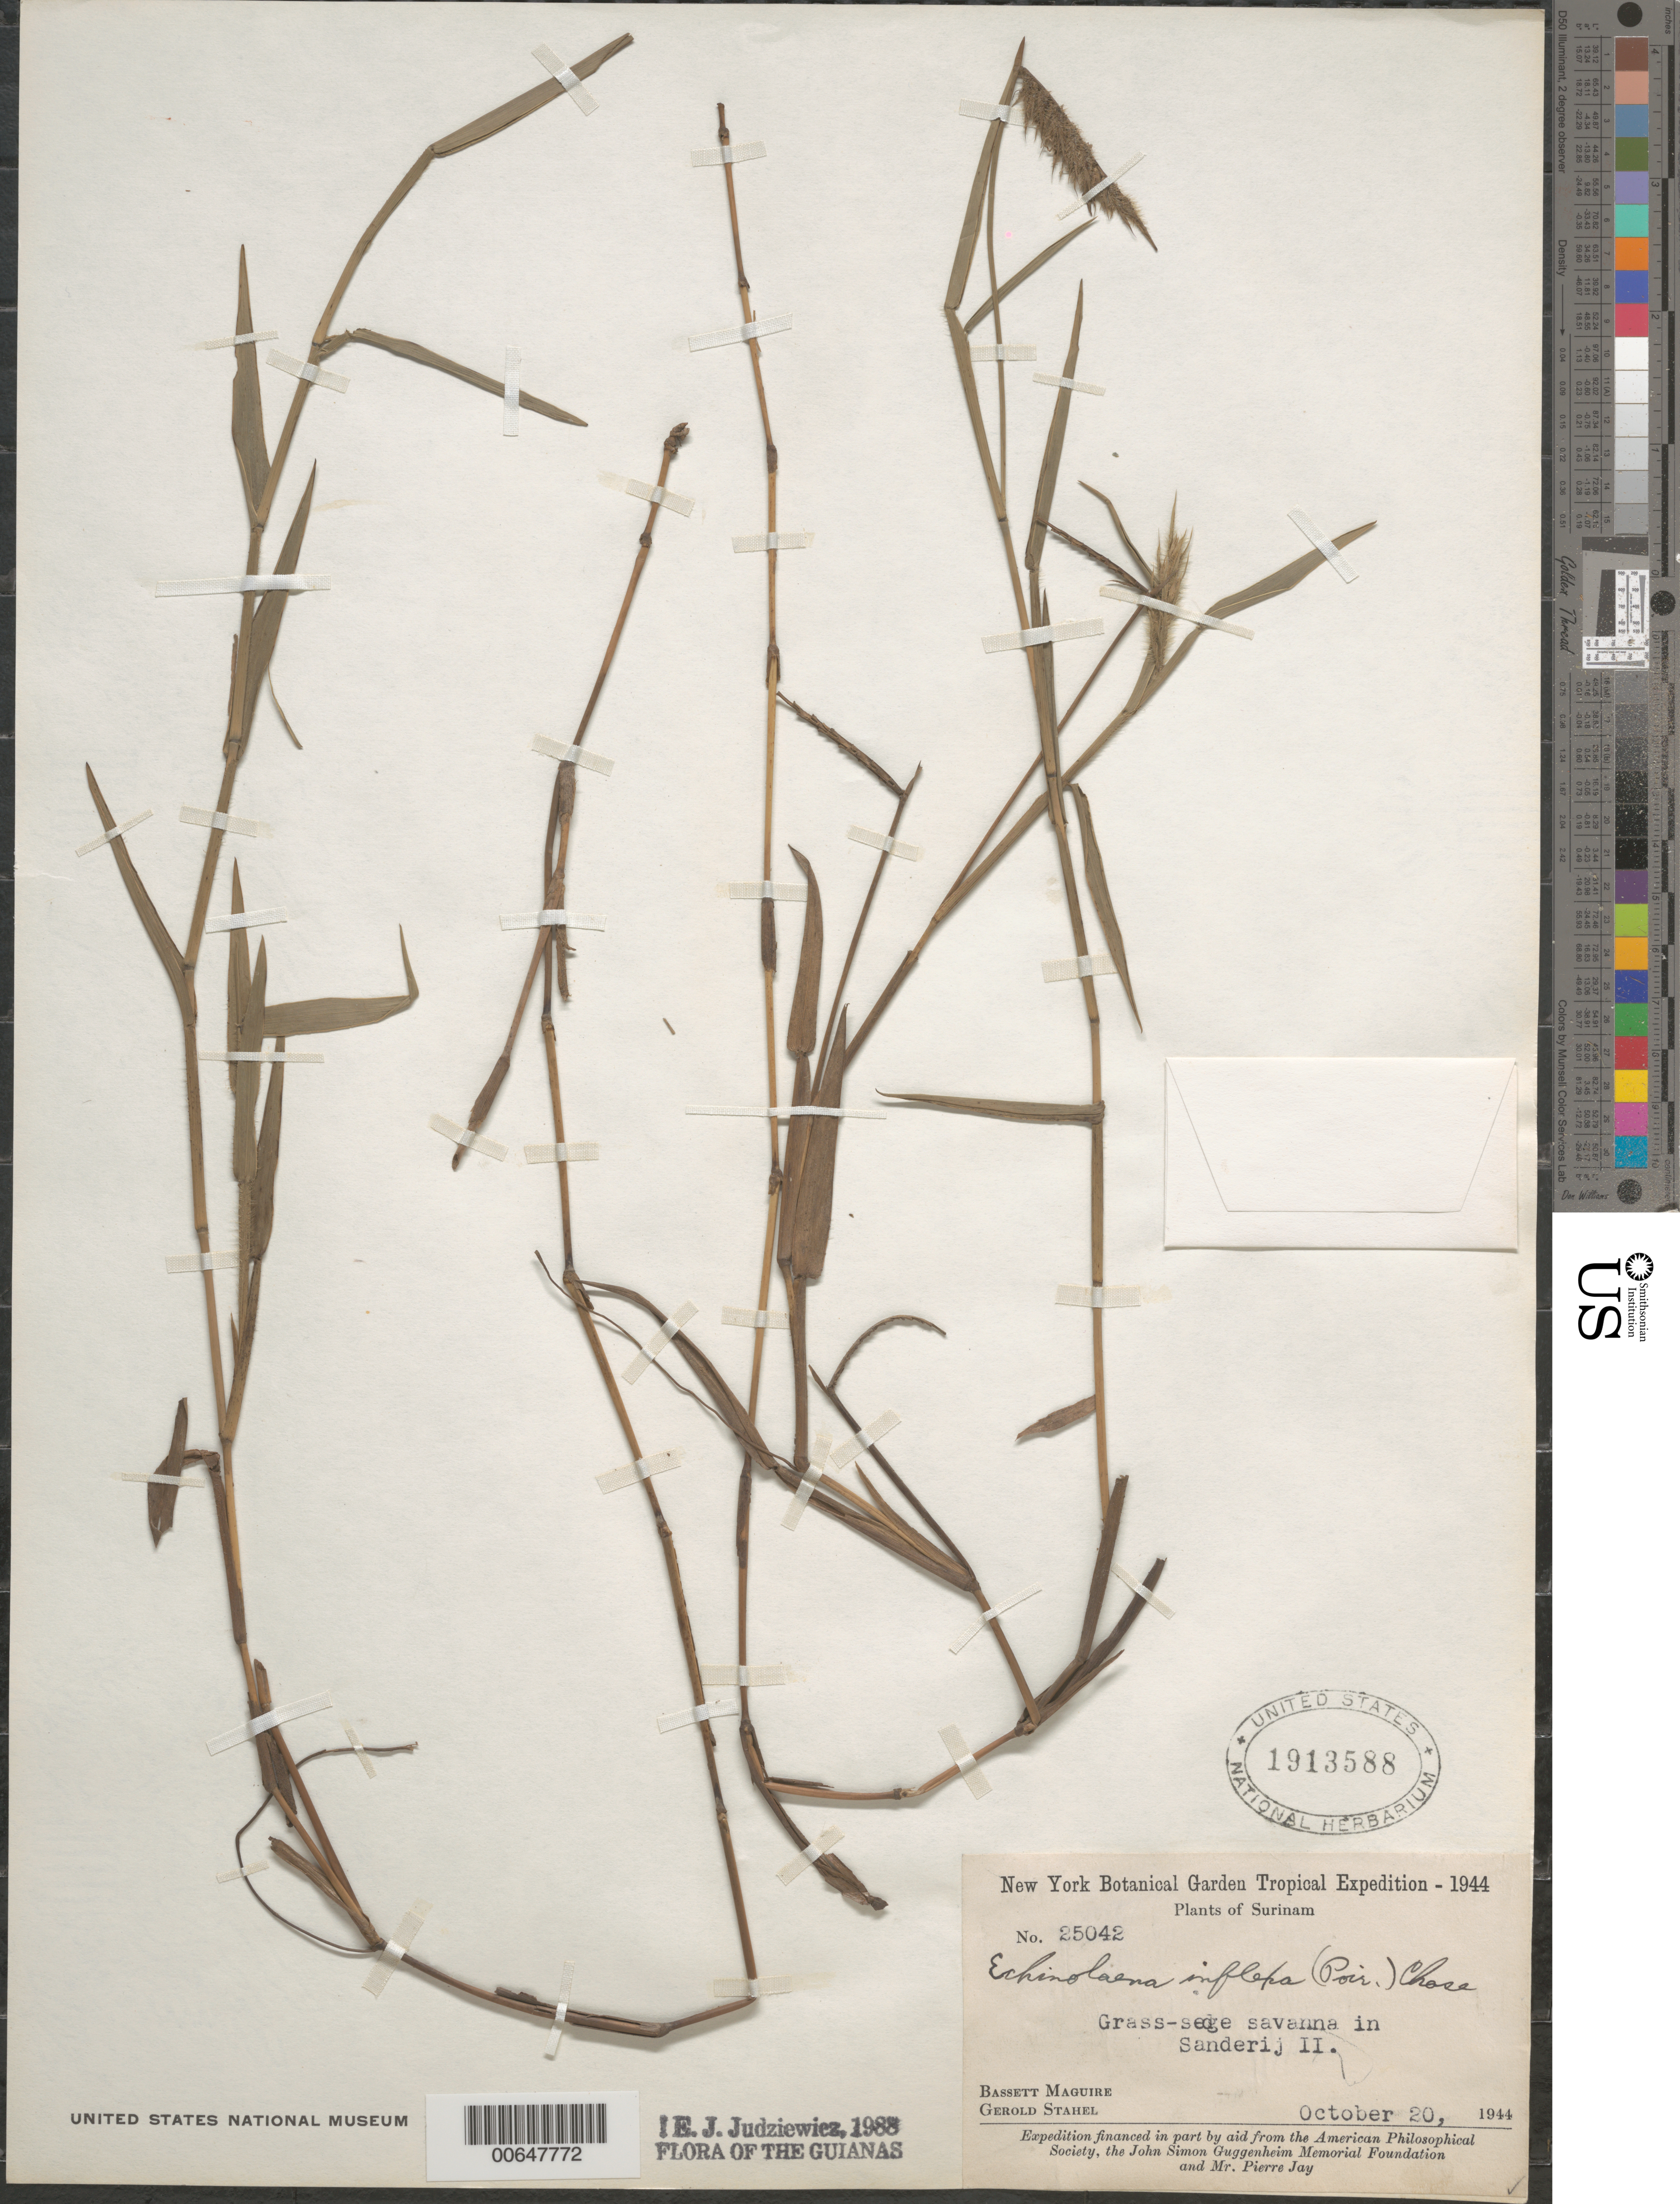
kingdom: Plantae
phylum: Tracheophyta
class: Liliopsida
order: Poales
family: Poaceae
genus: Echinolaena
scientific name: Echinolaena inflexa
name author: (Poir.) Chase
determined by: Judziewicz, E. J.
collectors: B. Maguire & G. Stahel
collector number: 25042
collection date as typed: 20-Oct-44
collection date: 1944-10-20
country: Suriname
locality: Zanderij I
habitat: Grass-sedge savanna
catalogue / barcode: US 1913588